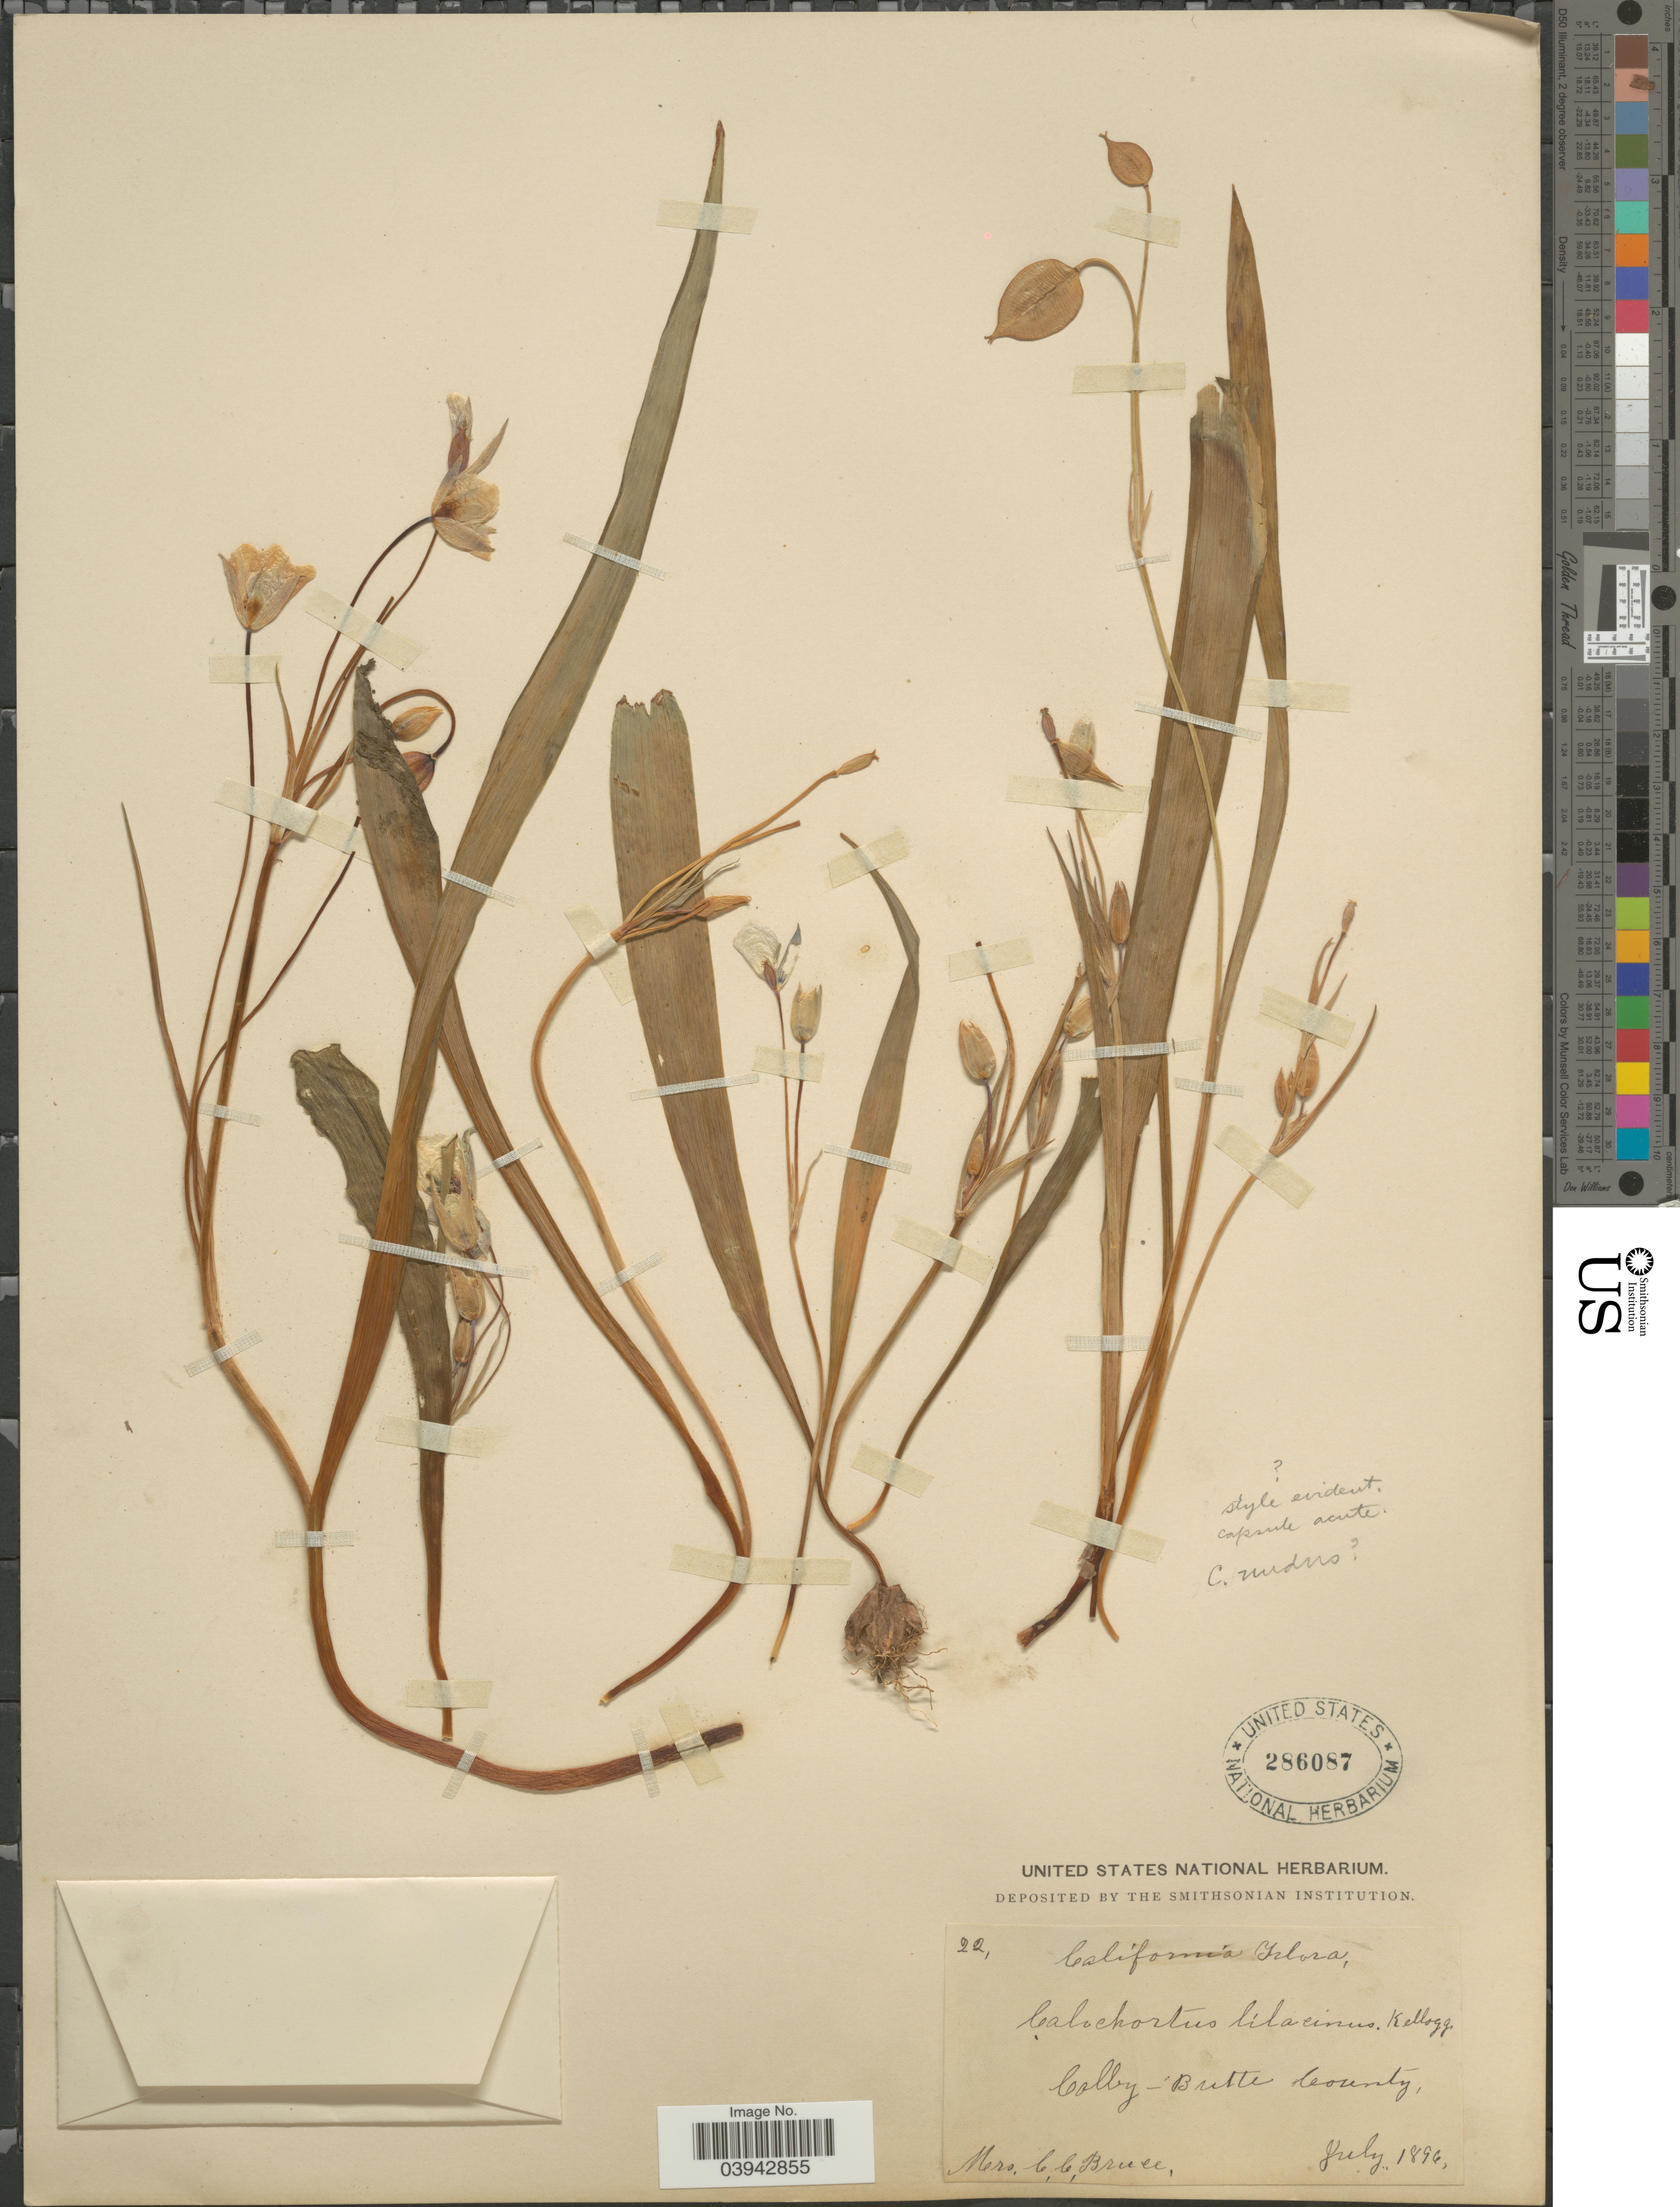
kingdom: Plantae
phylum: Tracheophyta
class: Liliopsida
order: Liliales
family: Liliaceae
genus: Calochortus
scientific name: Calochortus nudus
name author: S. Watson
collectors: C. Bruce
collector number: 22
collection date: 1896-07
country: United States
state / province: California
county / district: Butte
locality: Colby-Butte County.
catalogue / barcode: US 286087